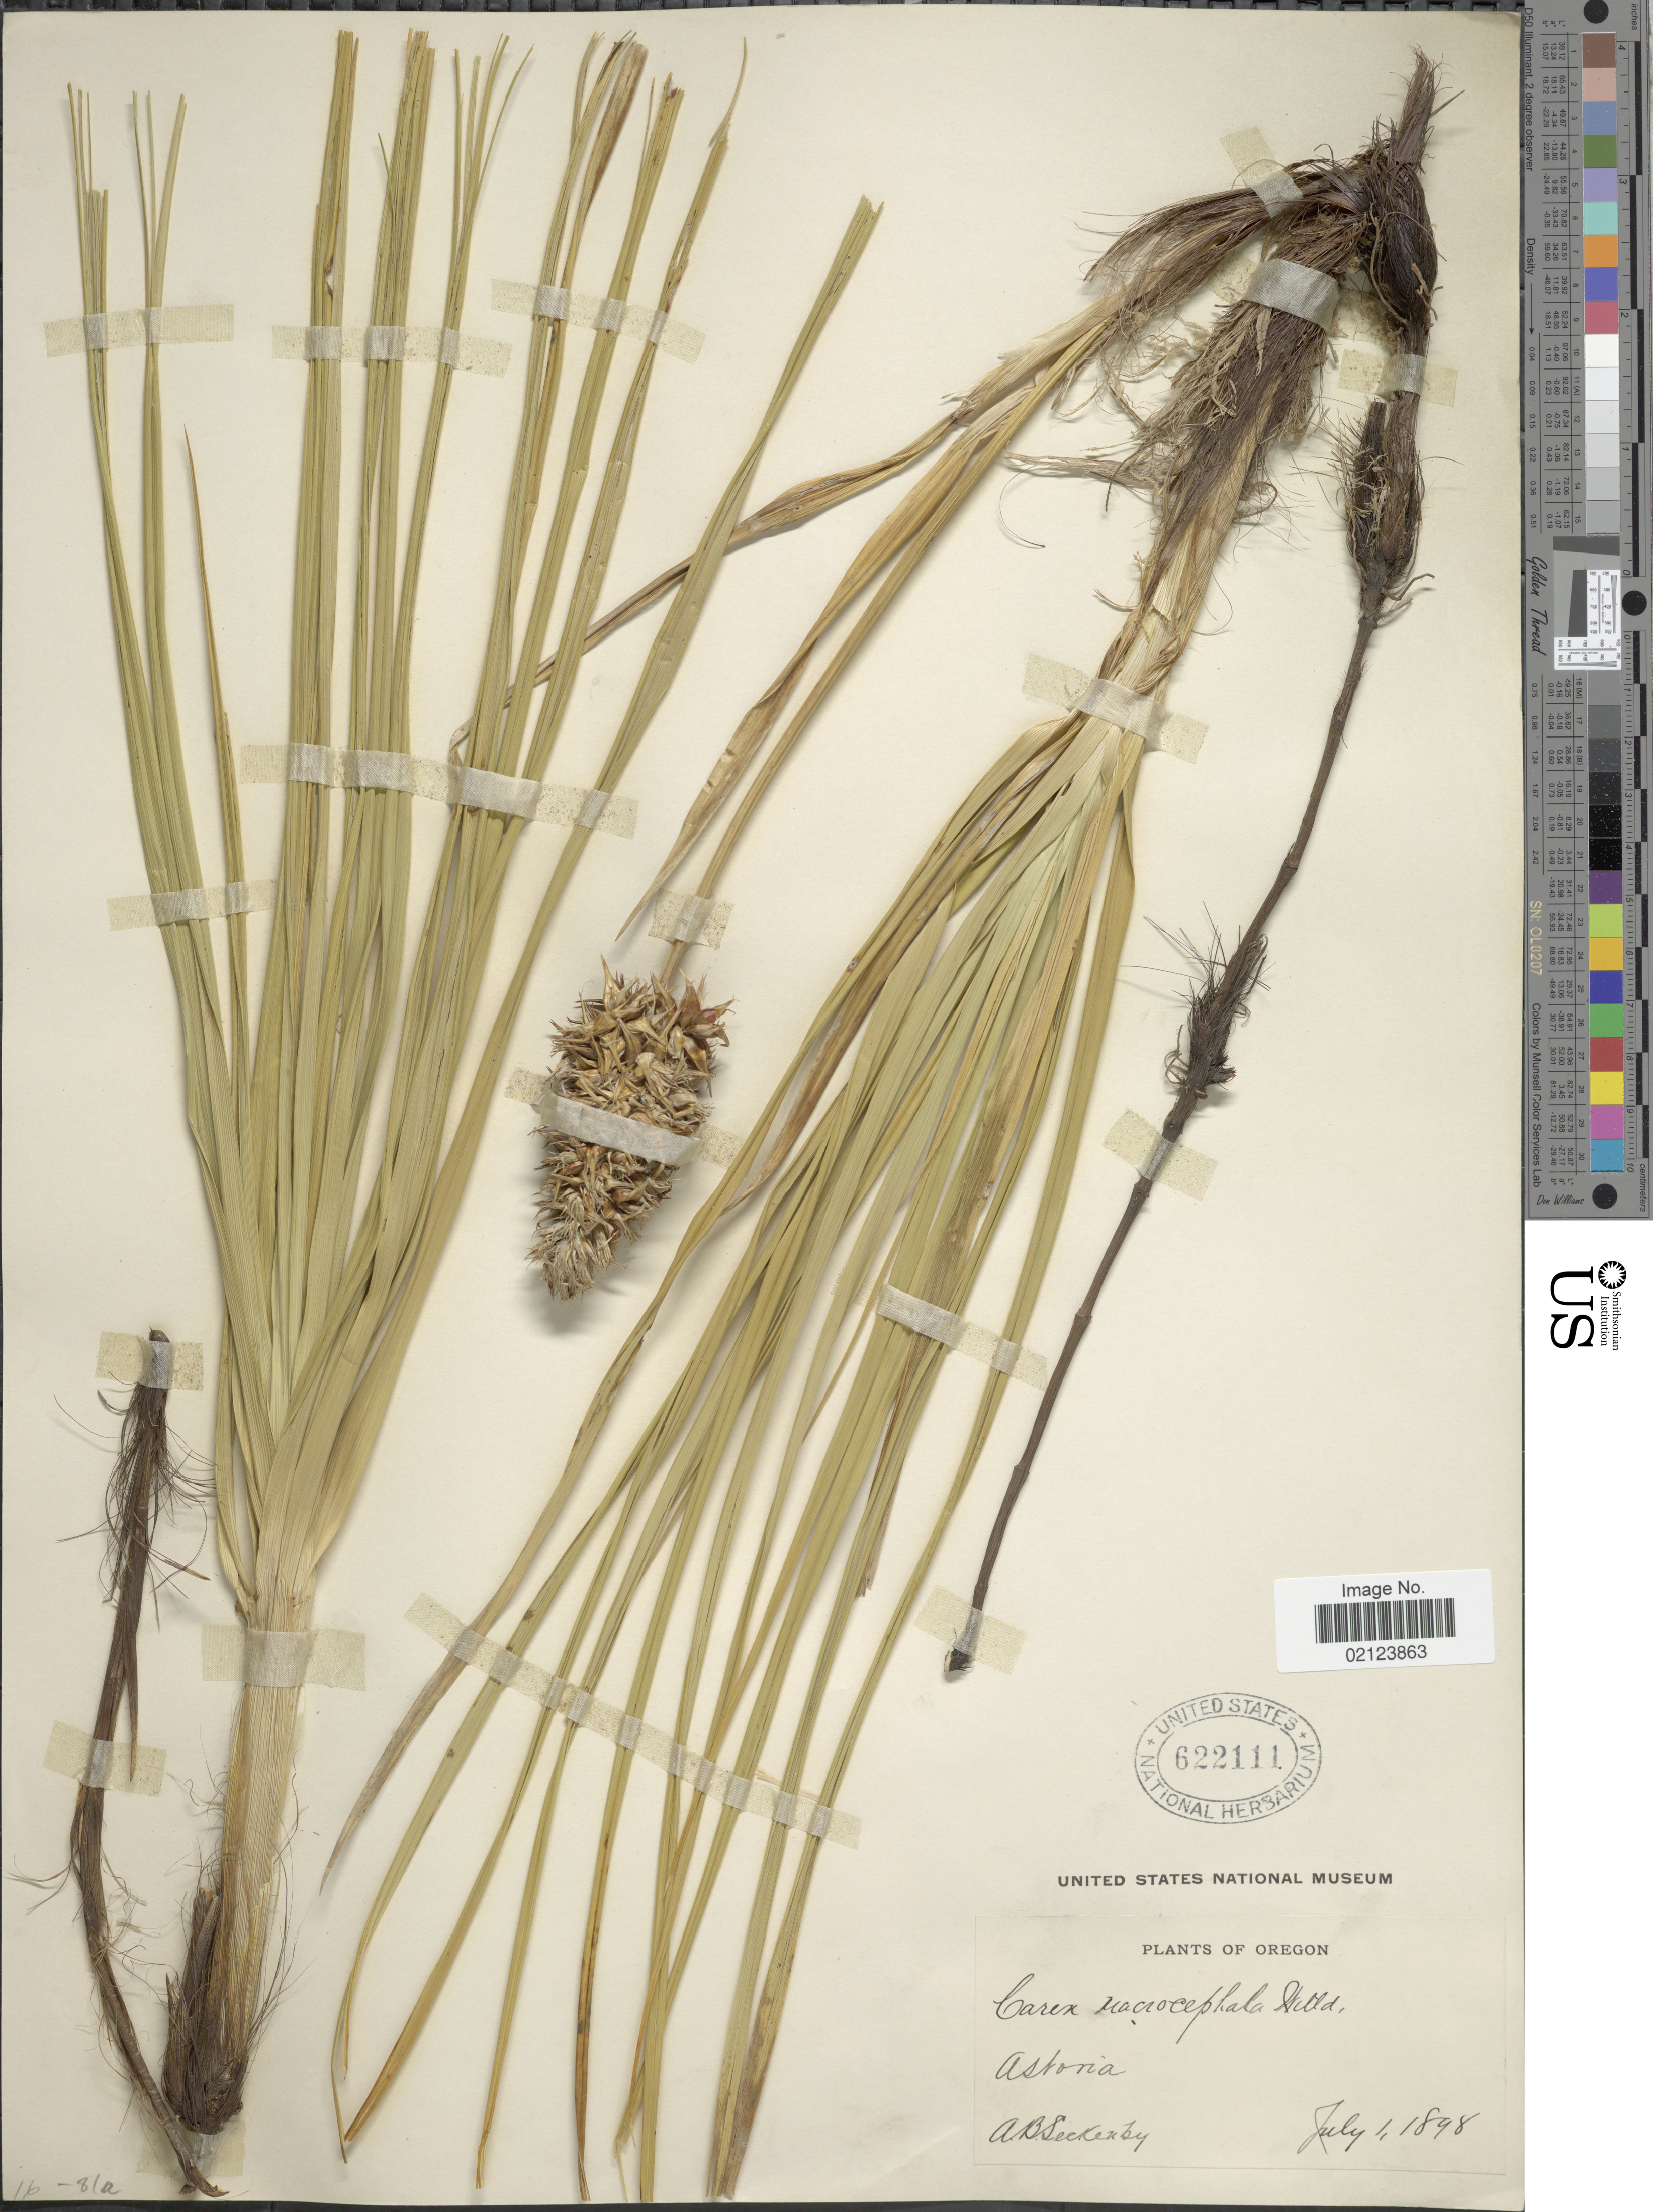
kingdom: Plantae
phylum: Tracheophyta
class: Liliopsida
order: Poales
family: Cyperaceae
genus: Carex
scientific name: Carex macrocephala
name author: Willd. ex Spreng.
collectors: A. Seckenby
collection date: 1898-07-01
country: United States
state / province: Oregon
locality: Astoria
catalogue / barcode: US 622111